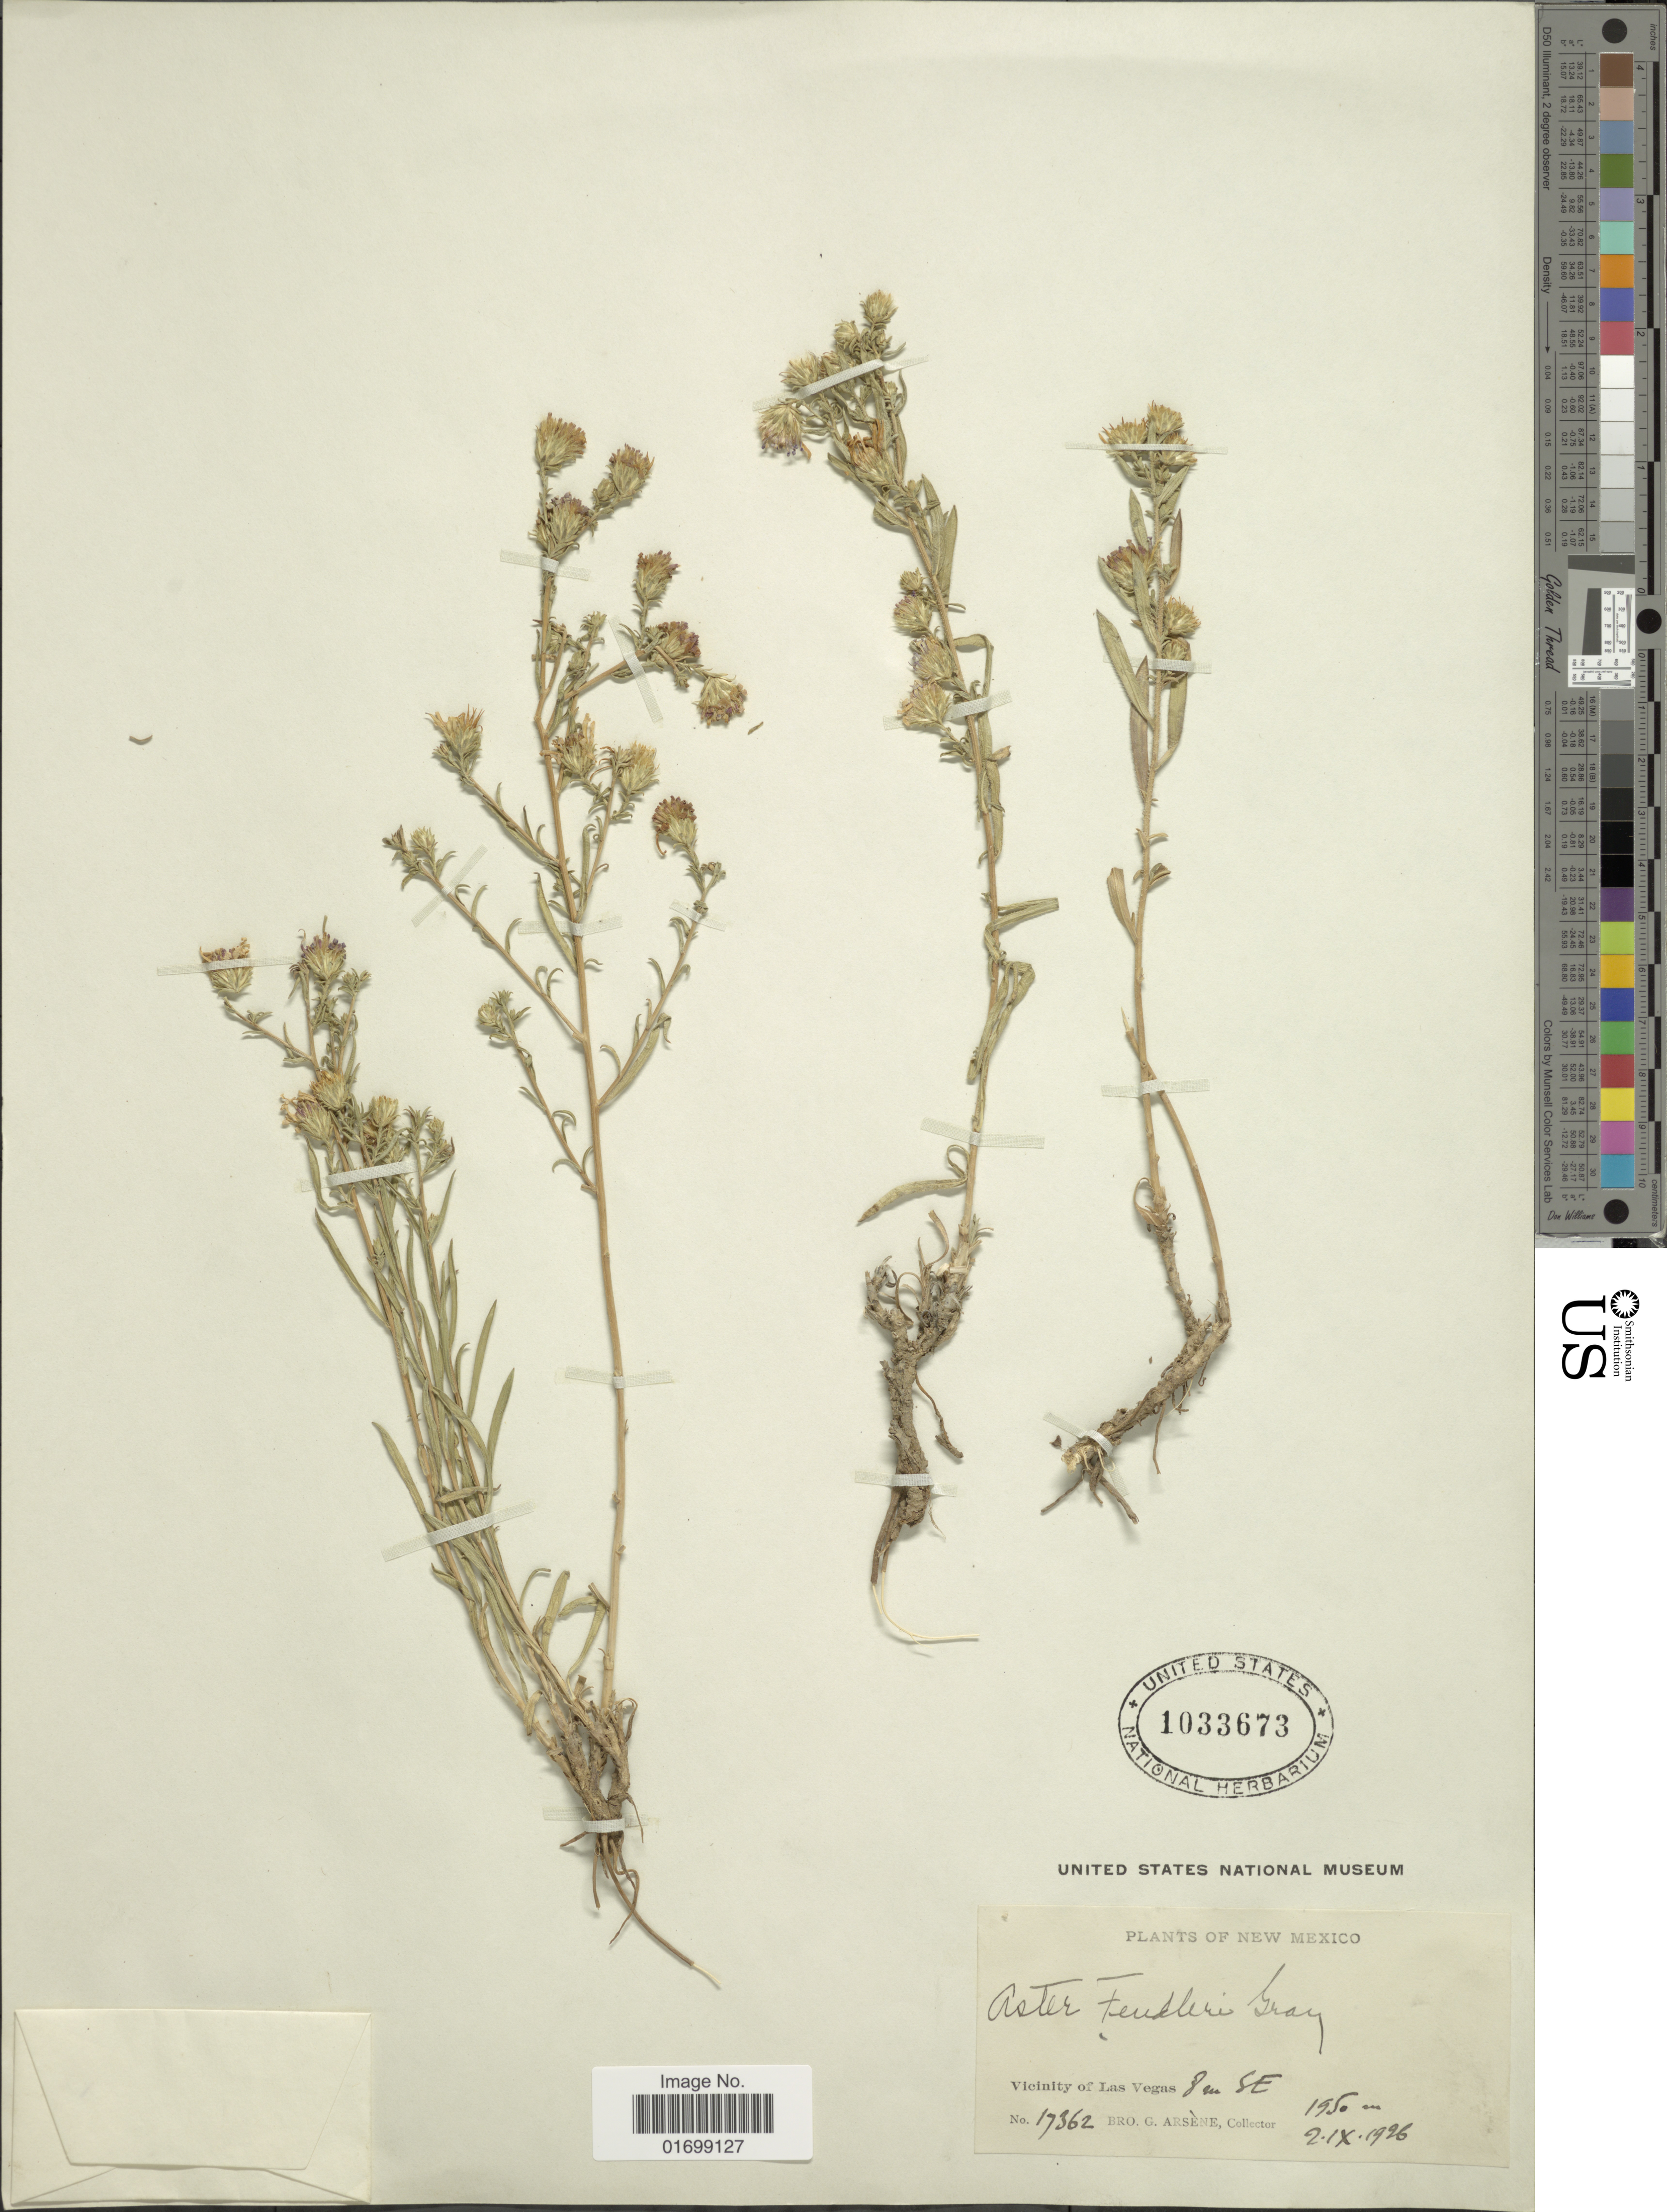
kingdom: Plantae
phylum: Tracheophyta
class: Magnoliopsida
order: Asterales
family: Asteraceae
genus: Symphyotrichum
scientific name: Symphyotrichum fendleri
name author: (A. Gray) G.L. Nesom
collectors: Bro. G. Arsène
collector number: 17362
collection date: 1926-09-02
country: United States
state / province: New Mexico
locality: Vicinity of Las Vegas, 8 m SE.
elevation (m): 1950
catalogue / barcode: US 1033673